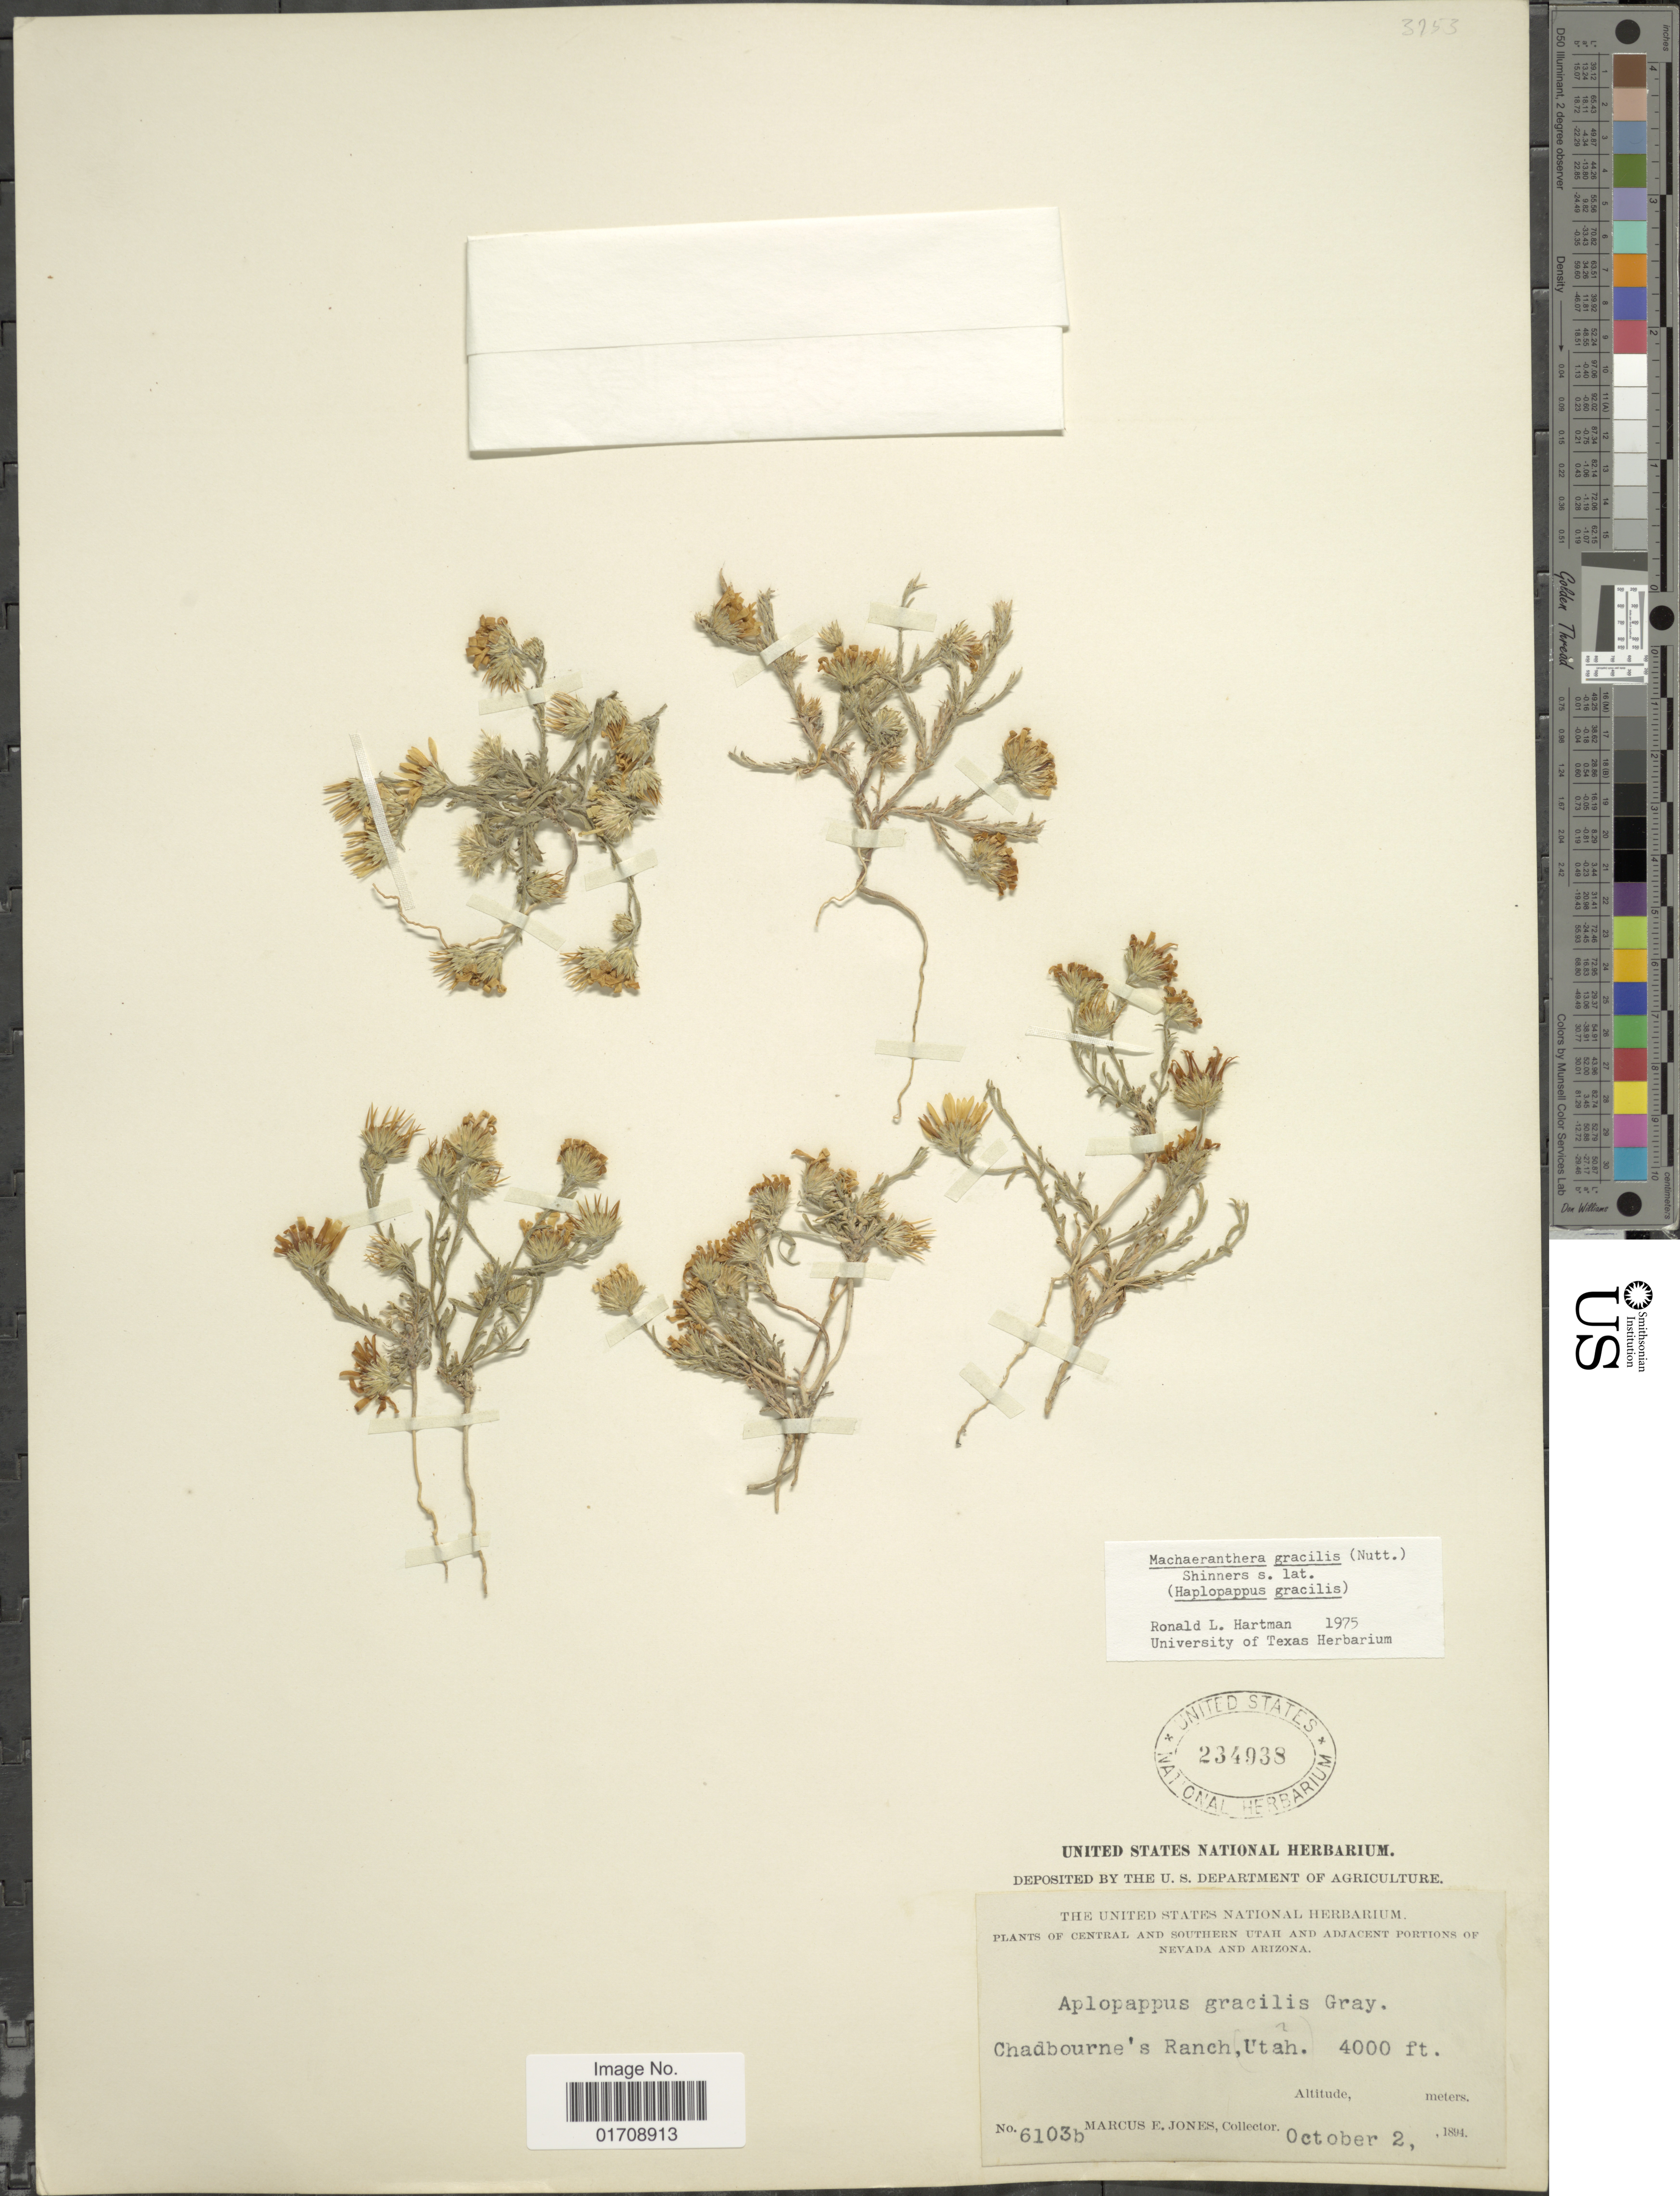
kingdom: Plantae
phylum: Tracheophyta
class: Magnoliopsida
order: Asterales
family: Asteraceae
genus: Machaeranthera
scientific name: Machaeranthera gracilis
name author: (Nutt.) Shinners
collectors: M. E. Jones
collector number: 6103b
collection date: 1894-10-02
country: United States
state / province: Utah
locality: Chadbourne's Ranch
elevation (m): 1219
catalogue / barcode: US 234938